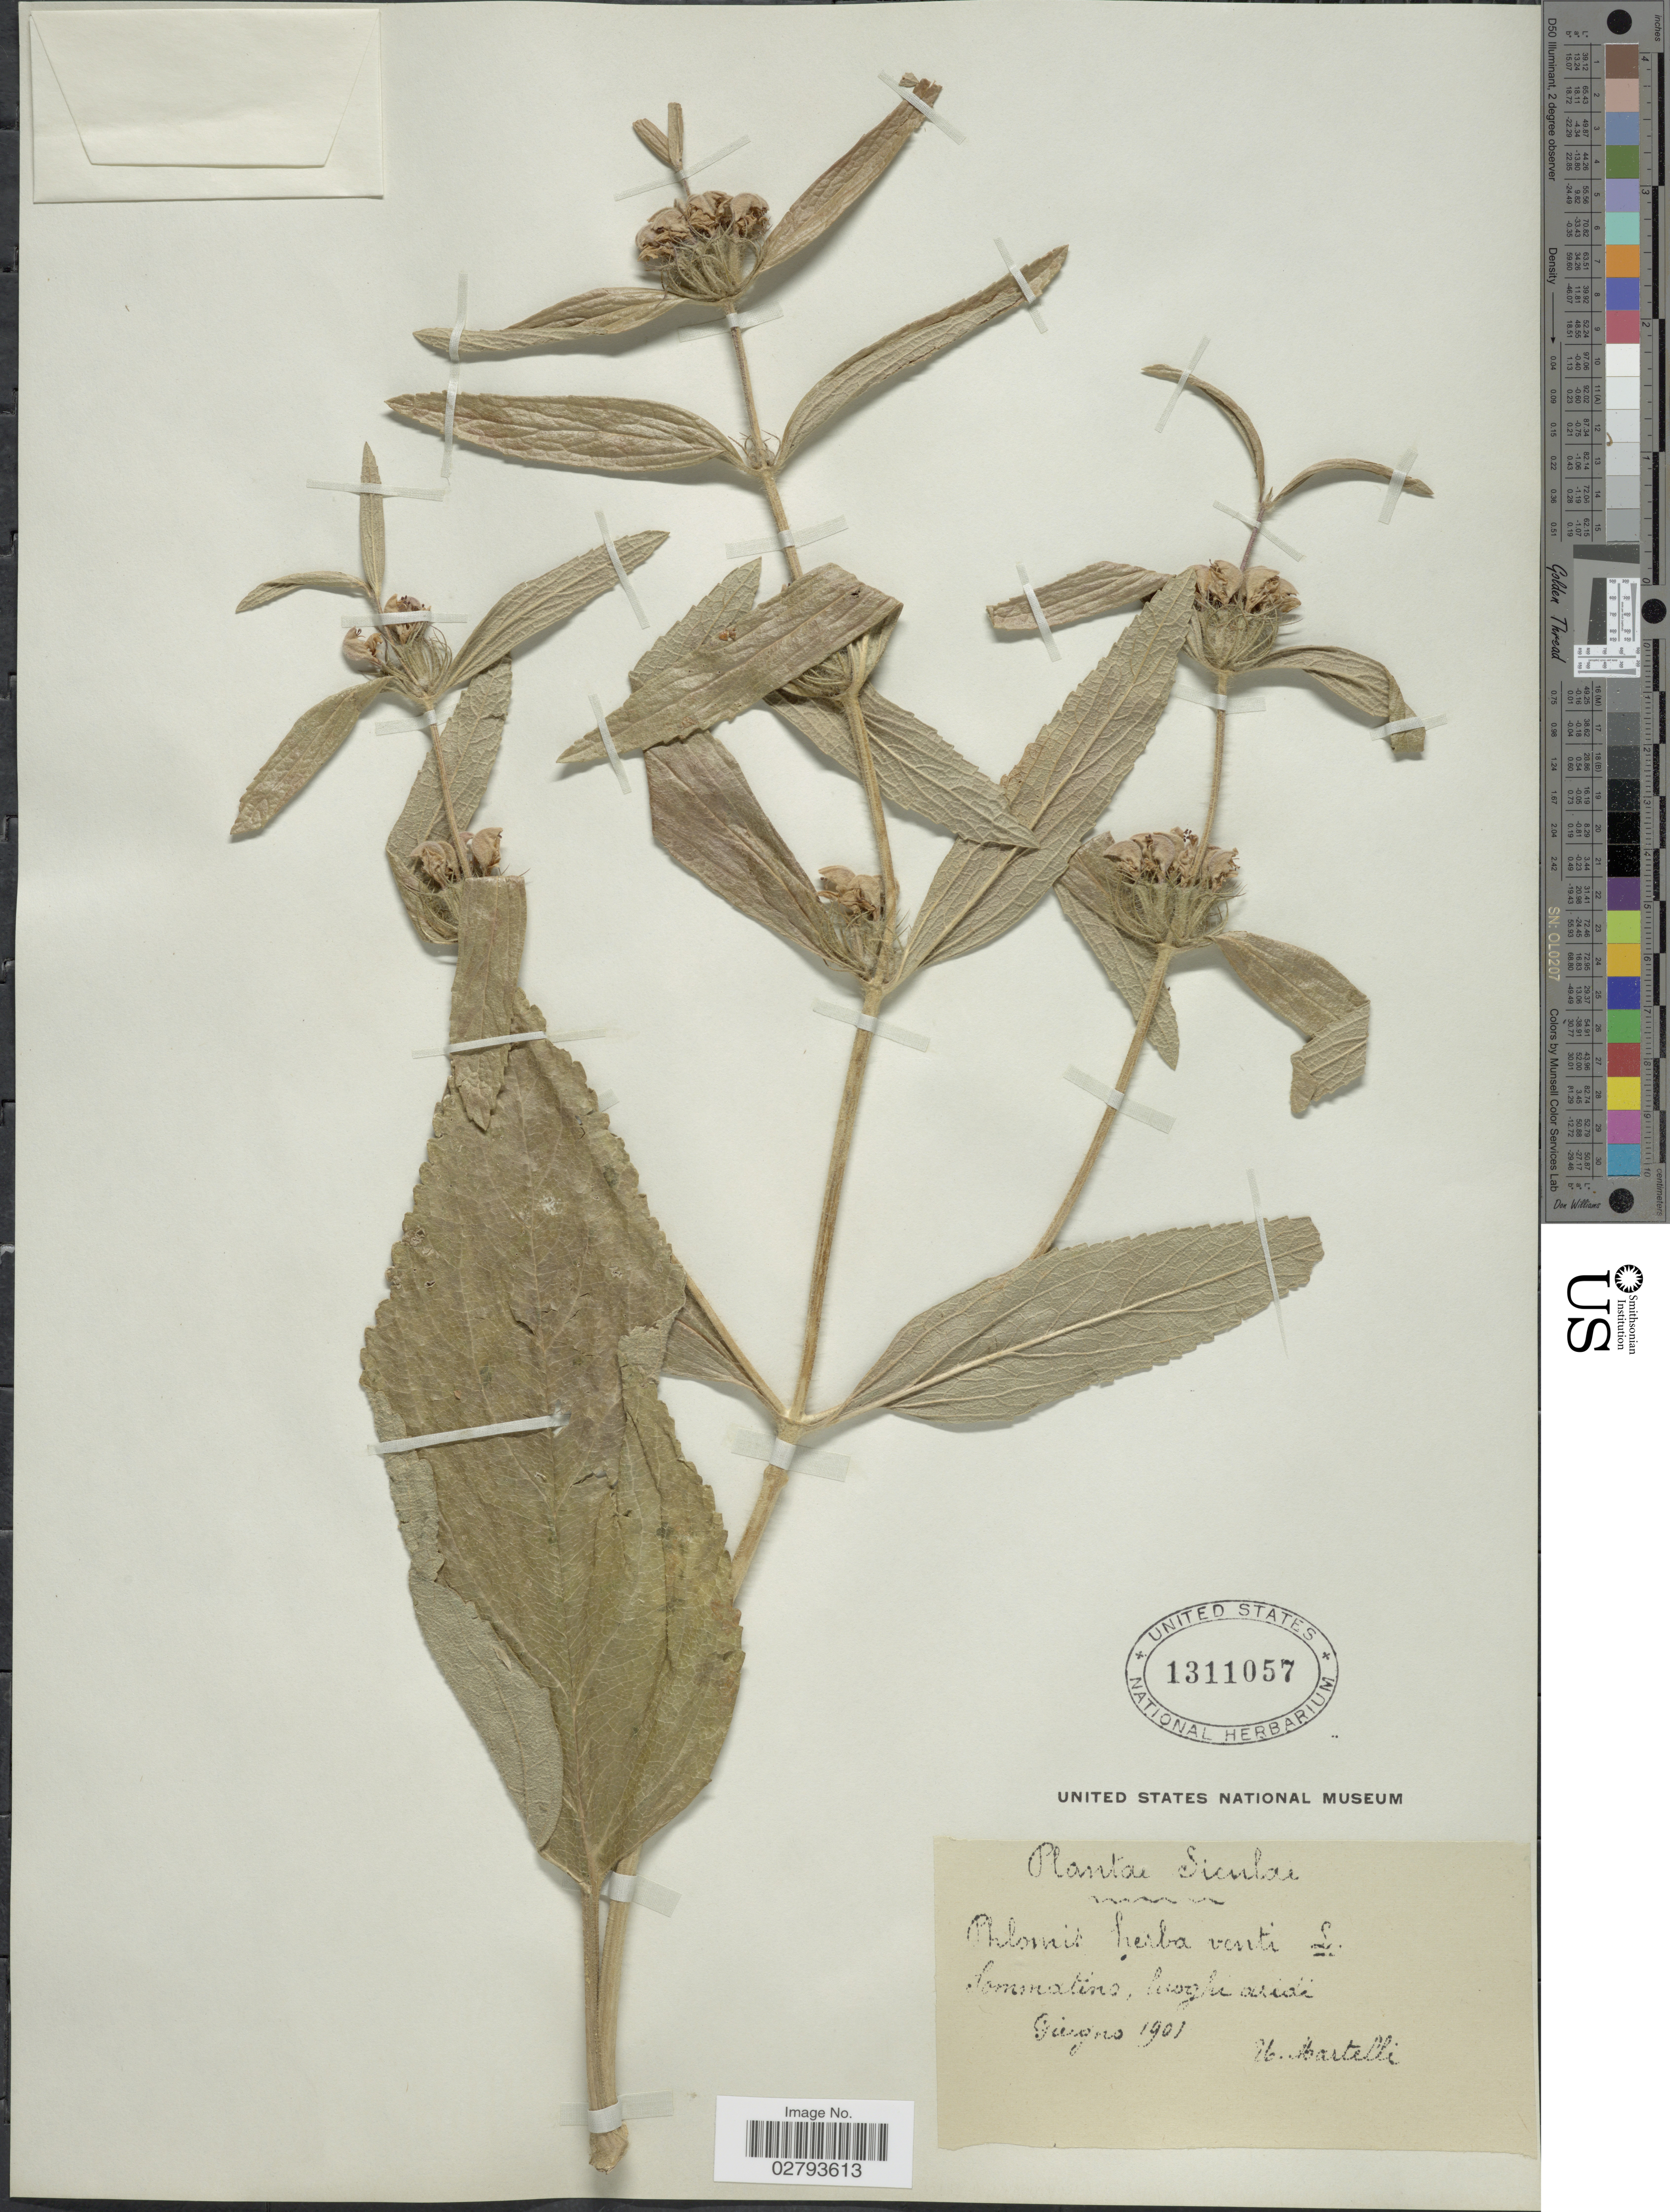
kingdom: Plantae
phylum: Tracheophyta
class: Magnoliopsida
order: Lamiales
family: Lamiaceae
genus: Phlomis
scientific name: Phlomis herba-venti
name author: L.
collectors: U. Martelli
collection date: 1901-06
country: Italy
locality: Siculae. Sommatino, hoghiaridi [interpreted].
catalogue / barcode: US 1311057